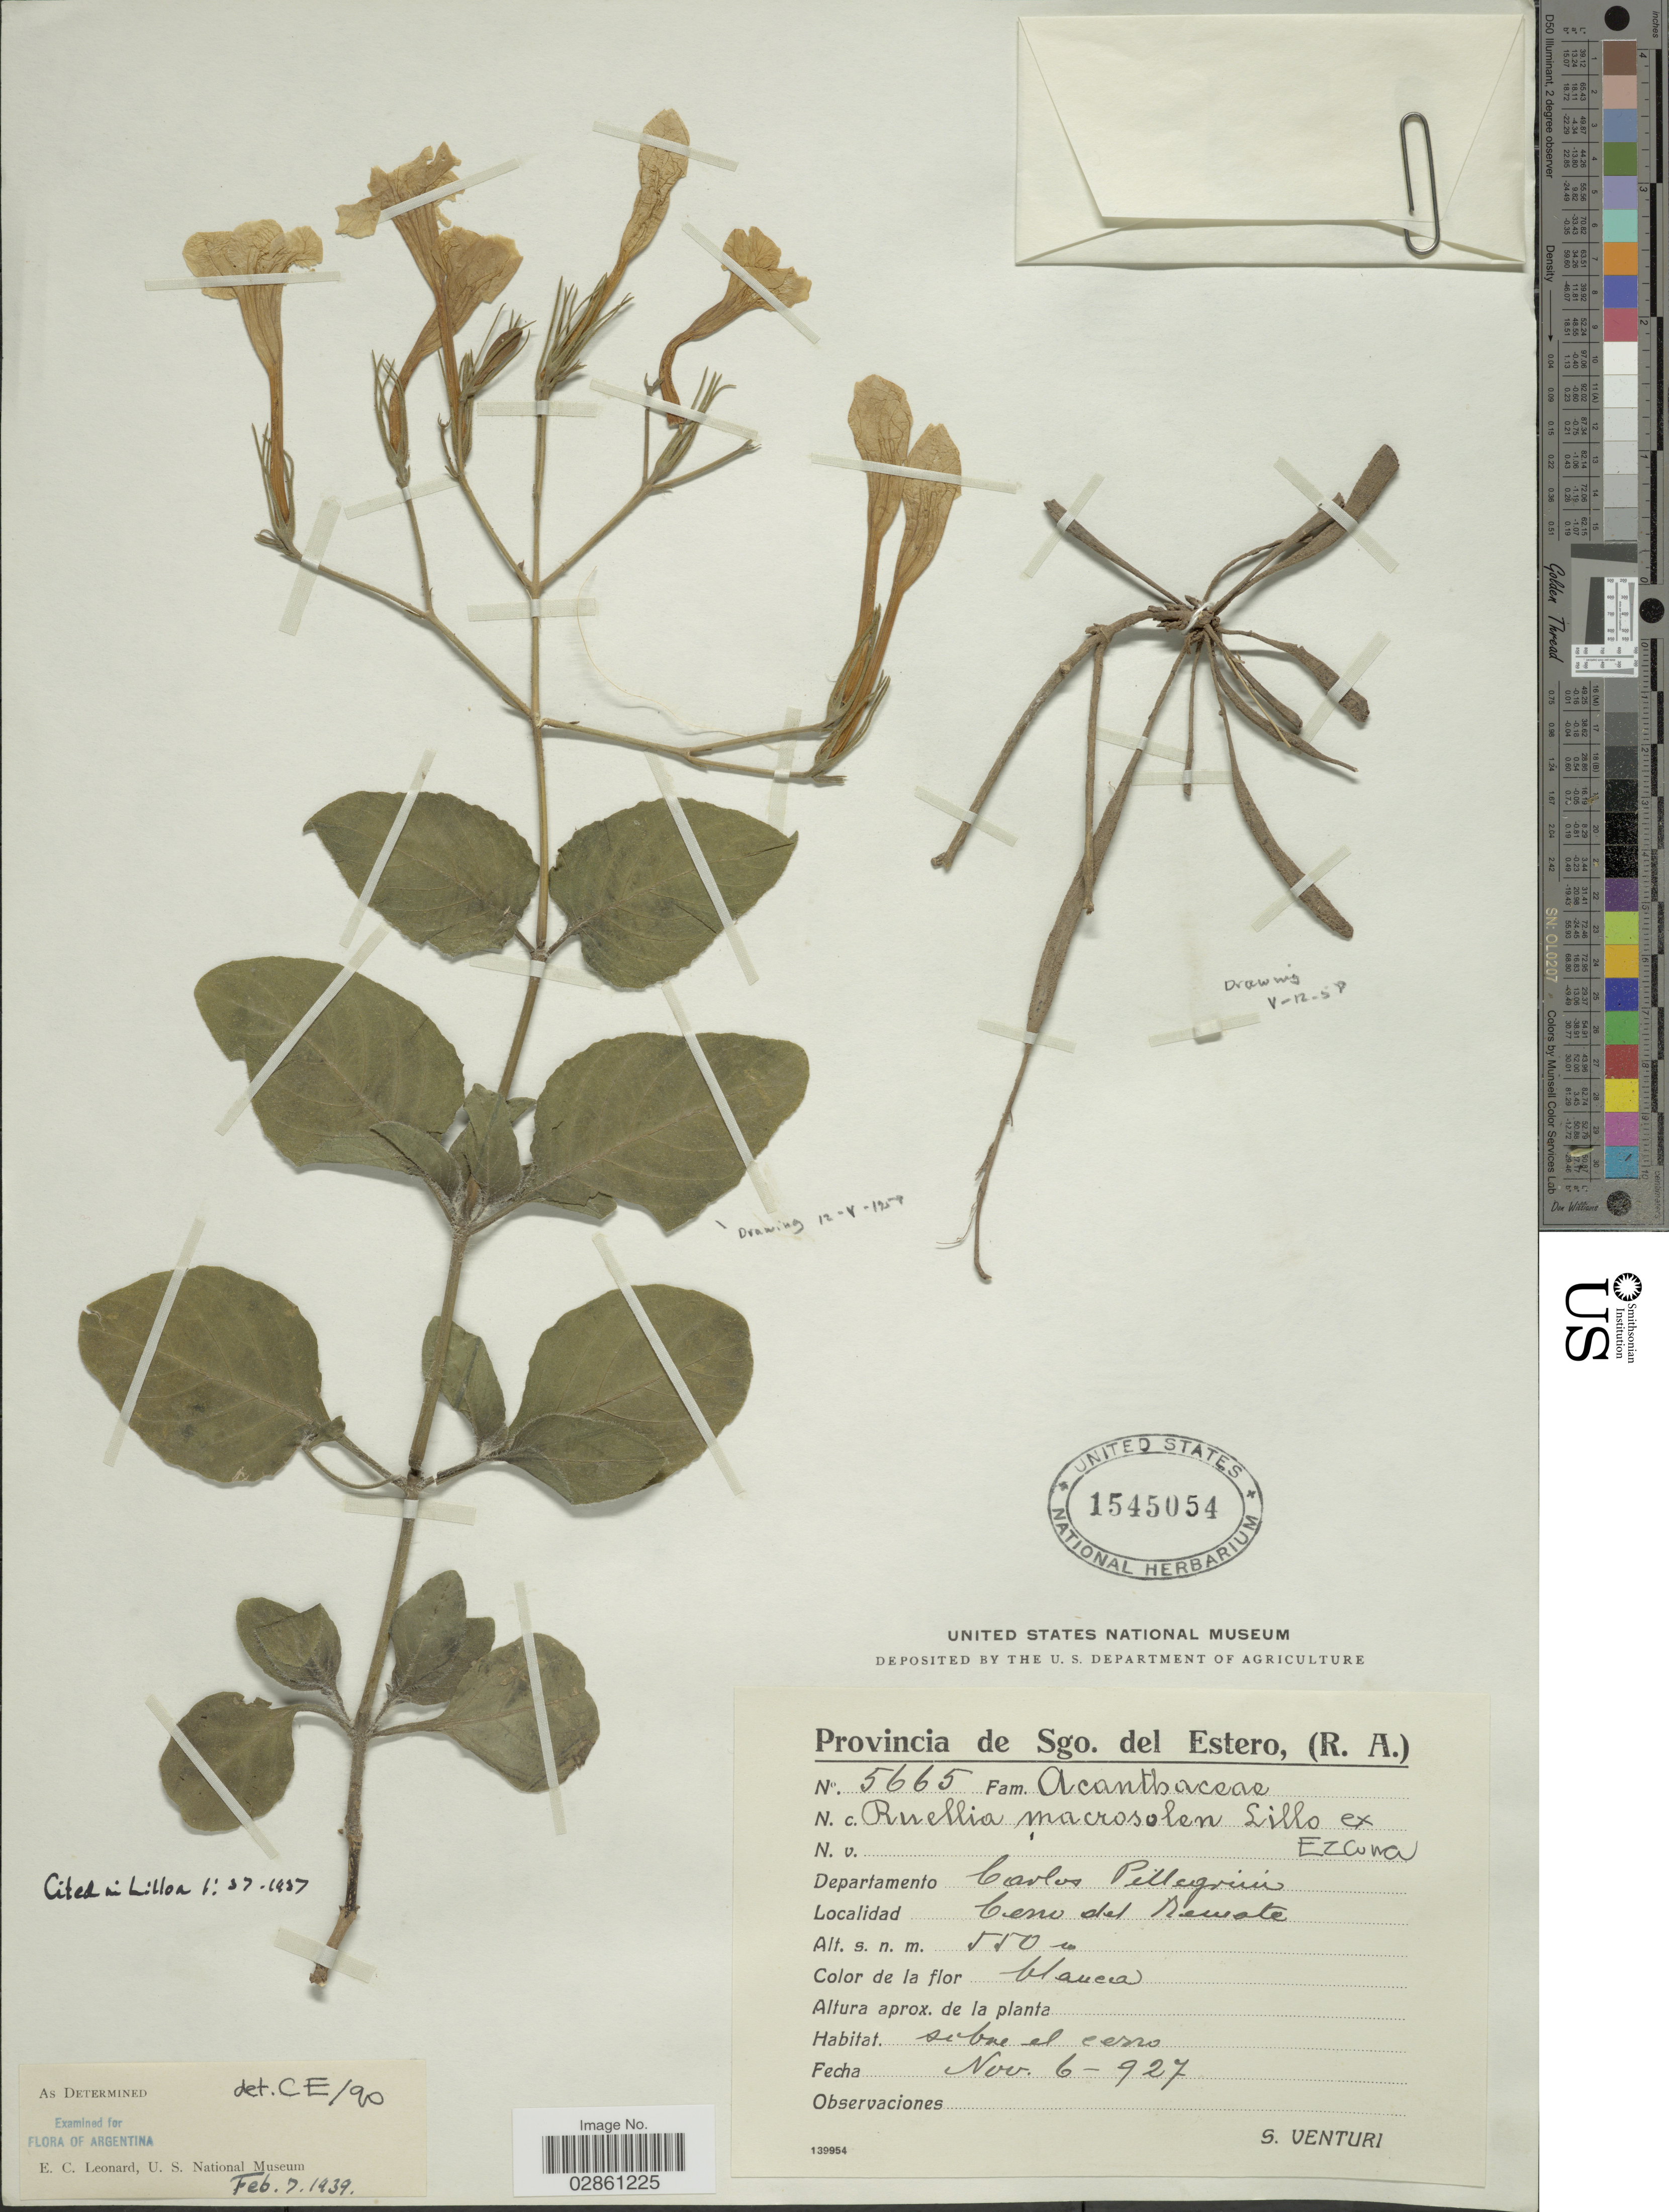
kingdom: Plantae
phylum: Tracheophyta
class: Magnoliopsida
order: Lamiales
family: Acanthaceae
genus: Ruellia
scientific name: Ruellia macrosolen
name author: Lillo ex C. Ezcurra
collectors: S. Venturi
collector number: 5665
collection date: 1927-11-06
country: Argentina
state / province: Santiago del Estero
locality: Departamento Carlos Pillegrini, Cerro del Remote.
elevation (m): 550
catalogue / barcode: US 1545054